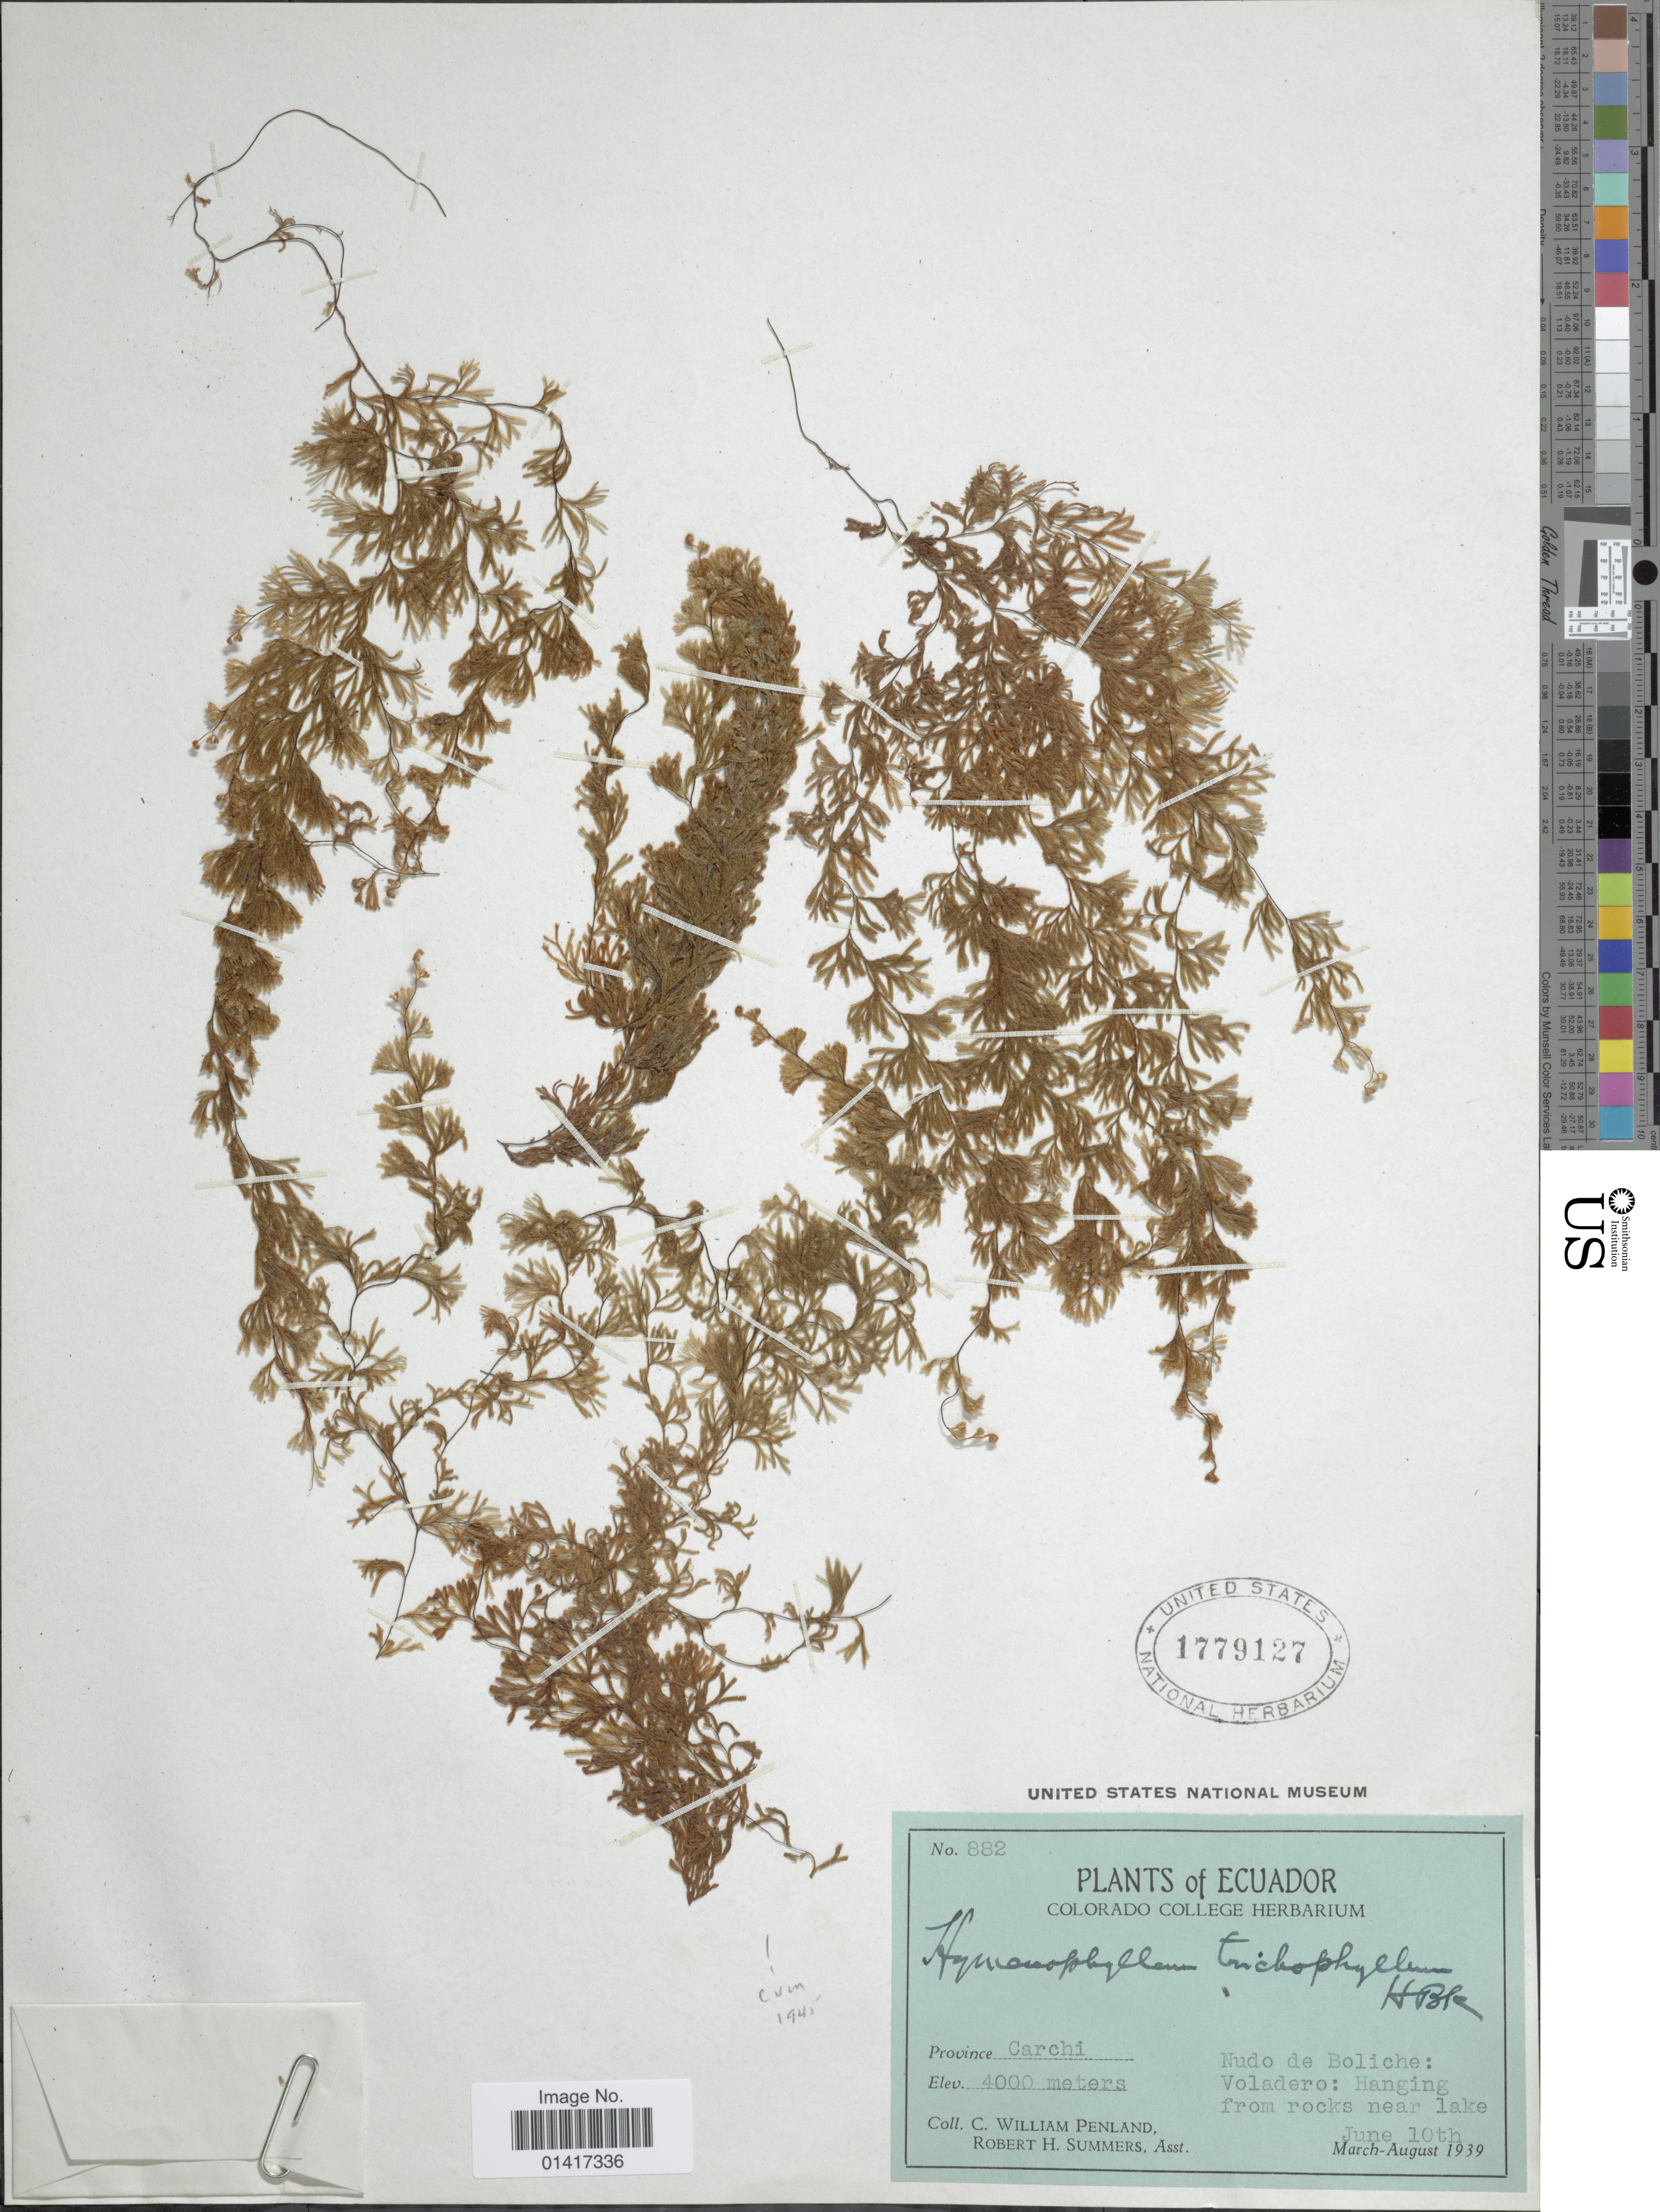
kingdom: Plantae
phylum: Tracheophyta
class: Polypodiopsida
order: Hymenophyllales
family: Hymenophyllaceae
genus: Hymenophyllum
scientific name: Hymenophyllum trichophyllum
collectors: C. W. Penland & R. Summers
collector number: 882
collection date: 1939-06-10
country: Ecuador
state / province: Carchi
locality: Nudo de Boliche: Voladero: Hanging from rocks near Lake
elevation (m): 4000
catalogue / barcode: US 1779127